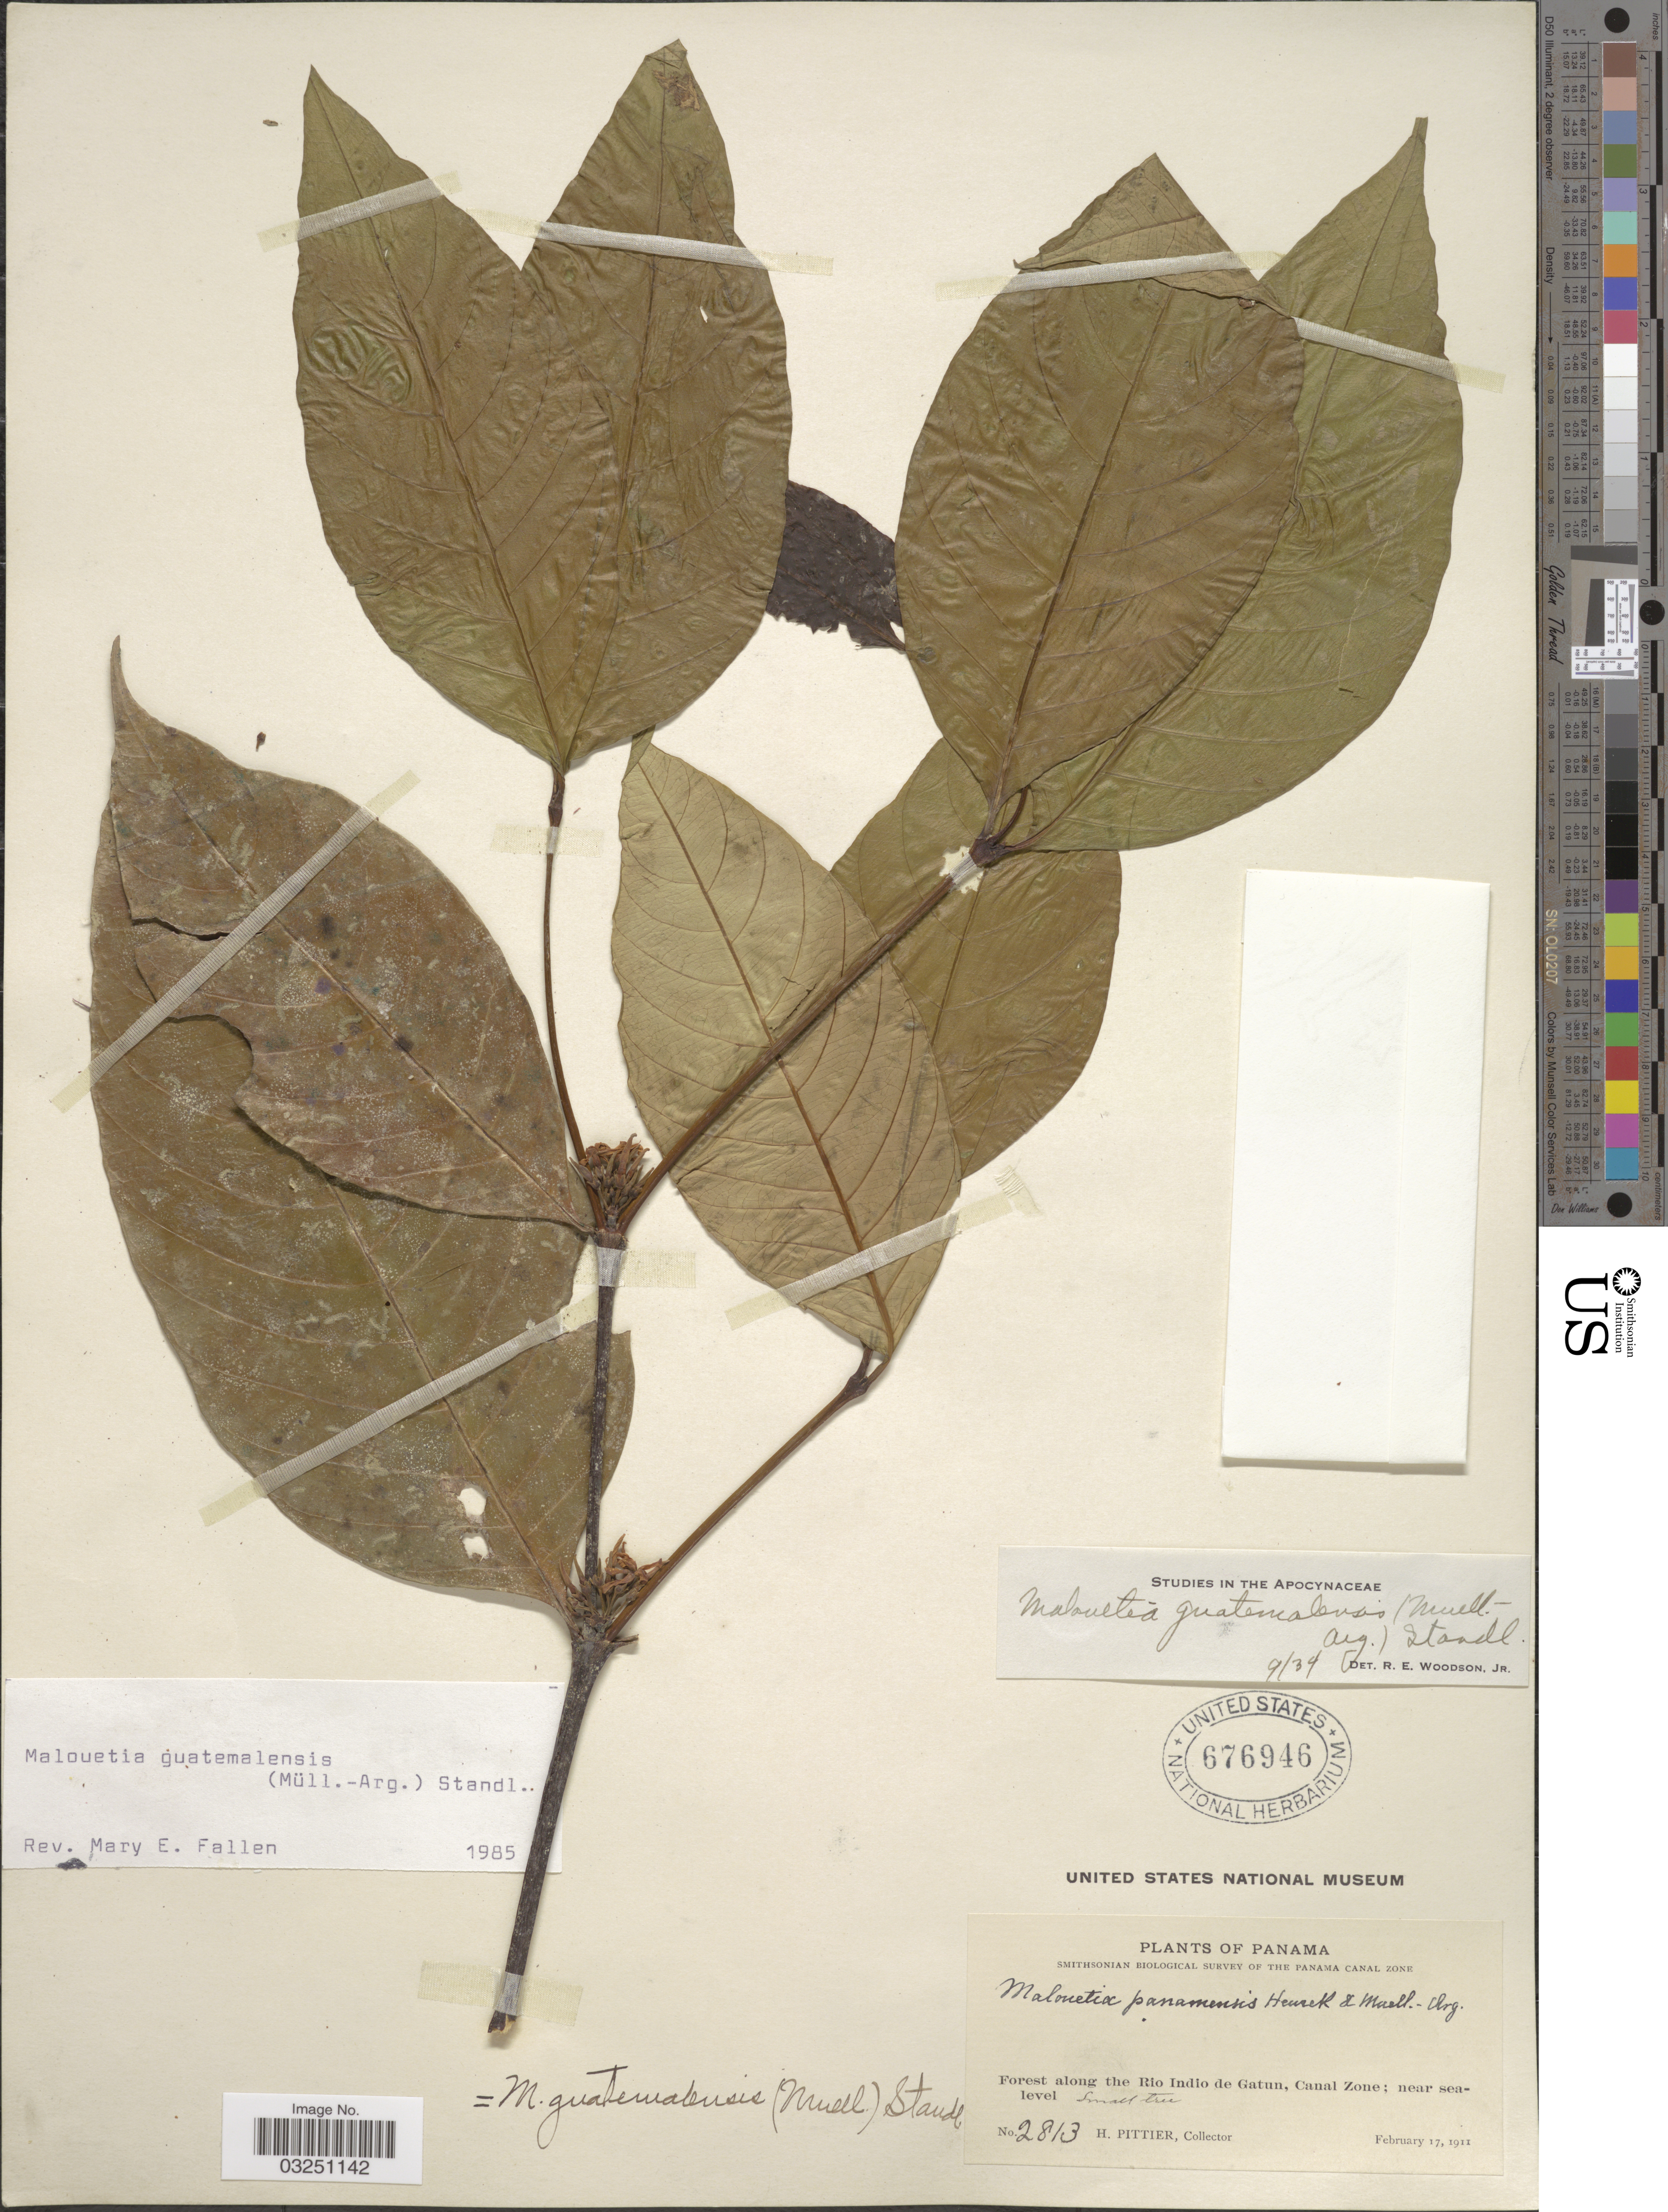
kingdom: Plantae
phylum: Tracheophyta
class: Magnoliopsida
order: Gentianales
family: Apocynaceae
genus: Malouetia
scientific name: Malouetia guatemalensis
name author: (Müll. Arg.) Standl.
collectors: H. F. Pittier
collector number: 2813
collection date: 1911-02-17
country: Panama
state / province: Colón / Panamá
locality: The Panama Canal Zone, Forest along the Rio Indio de Gatun, Canal Zone.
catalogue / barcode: US 676946